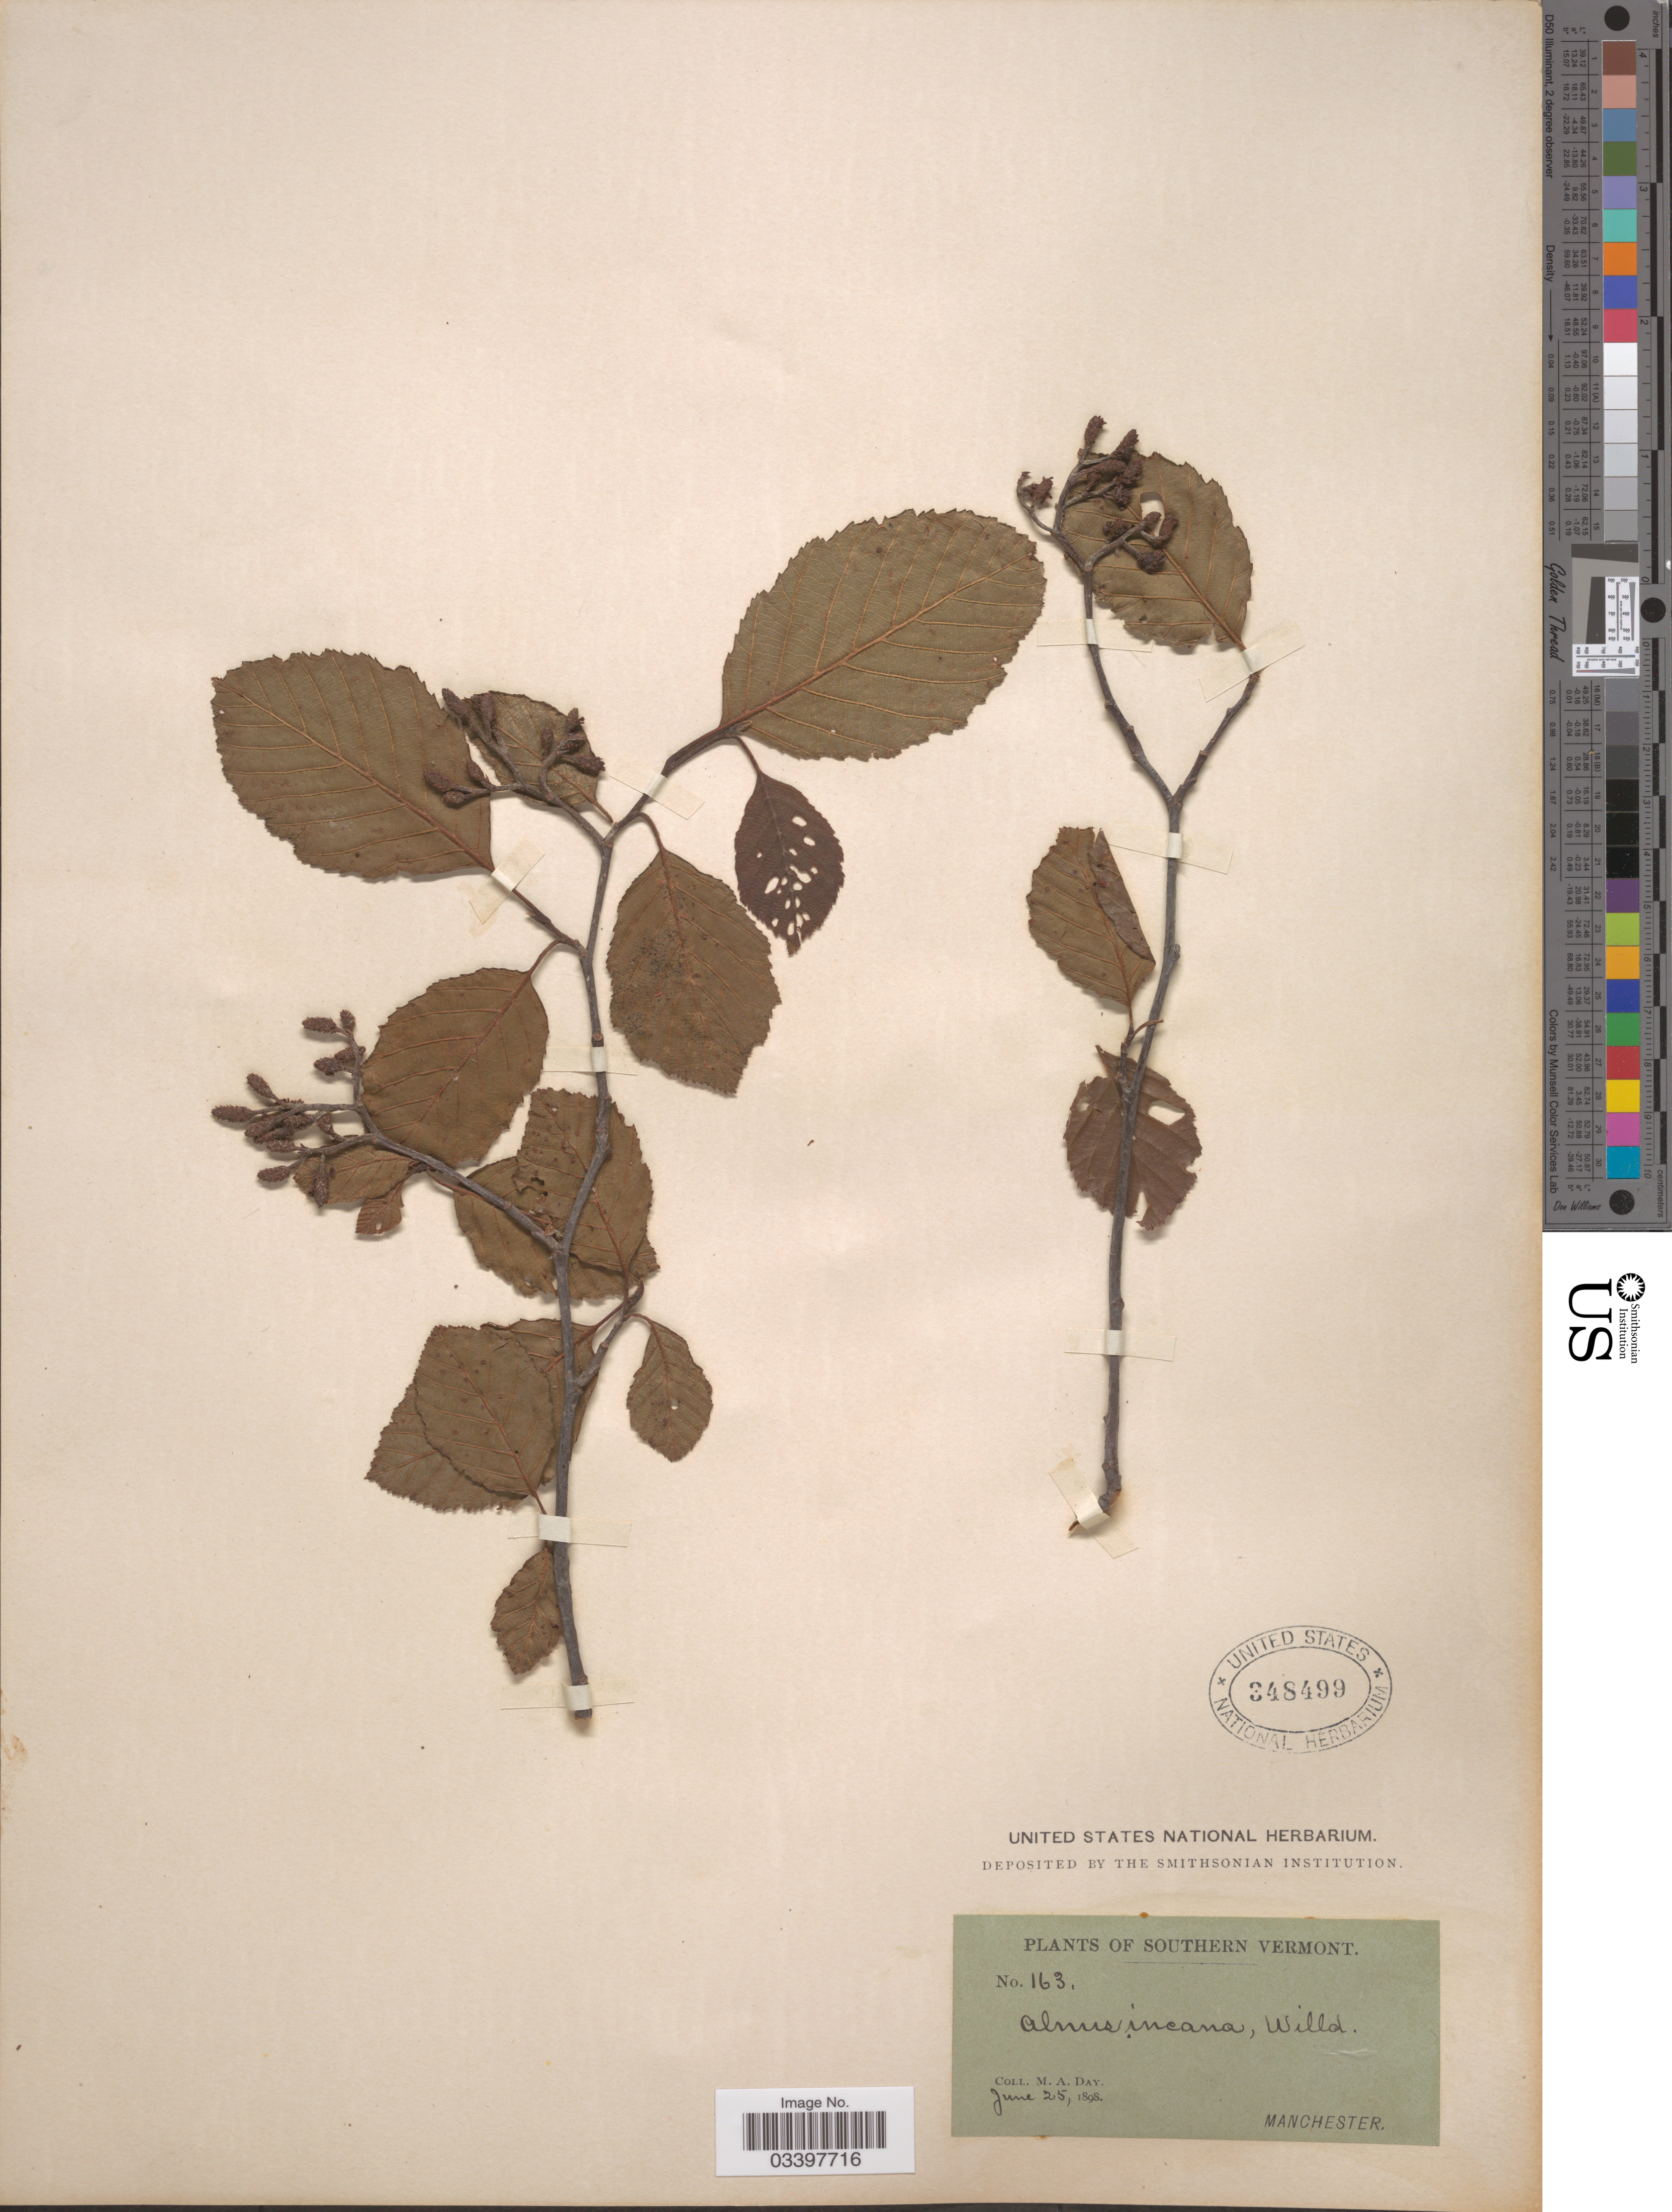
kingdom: Plantae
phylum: Tracheophyta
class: Magnoliopsida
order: Fagales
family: Betulaceae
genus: Alnus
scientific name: Alnus incana subsp. rugosa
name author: (Du Roi) R.T. Clausen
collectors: M. Day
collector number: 163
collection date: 1898-06-25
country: United States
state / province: Vermont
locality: Southern Vermont, Manchester [unsure placement]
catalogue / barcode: US 348499